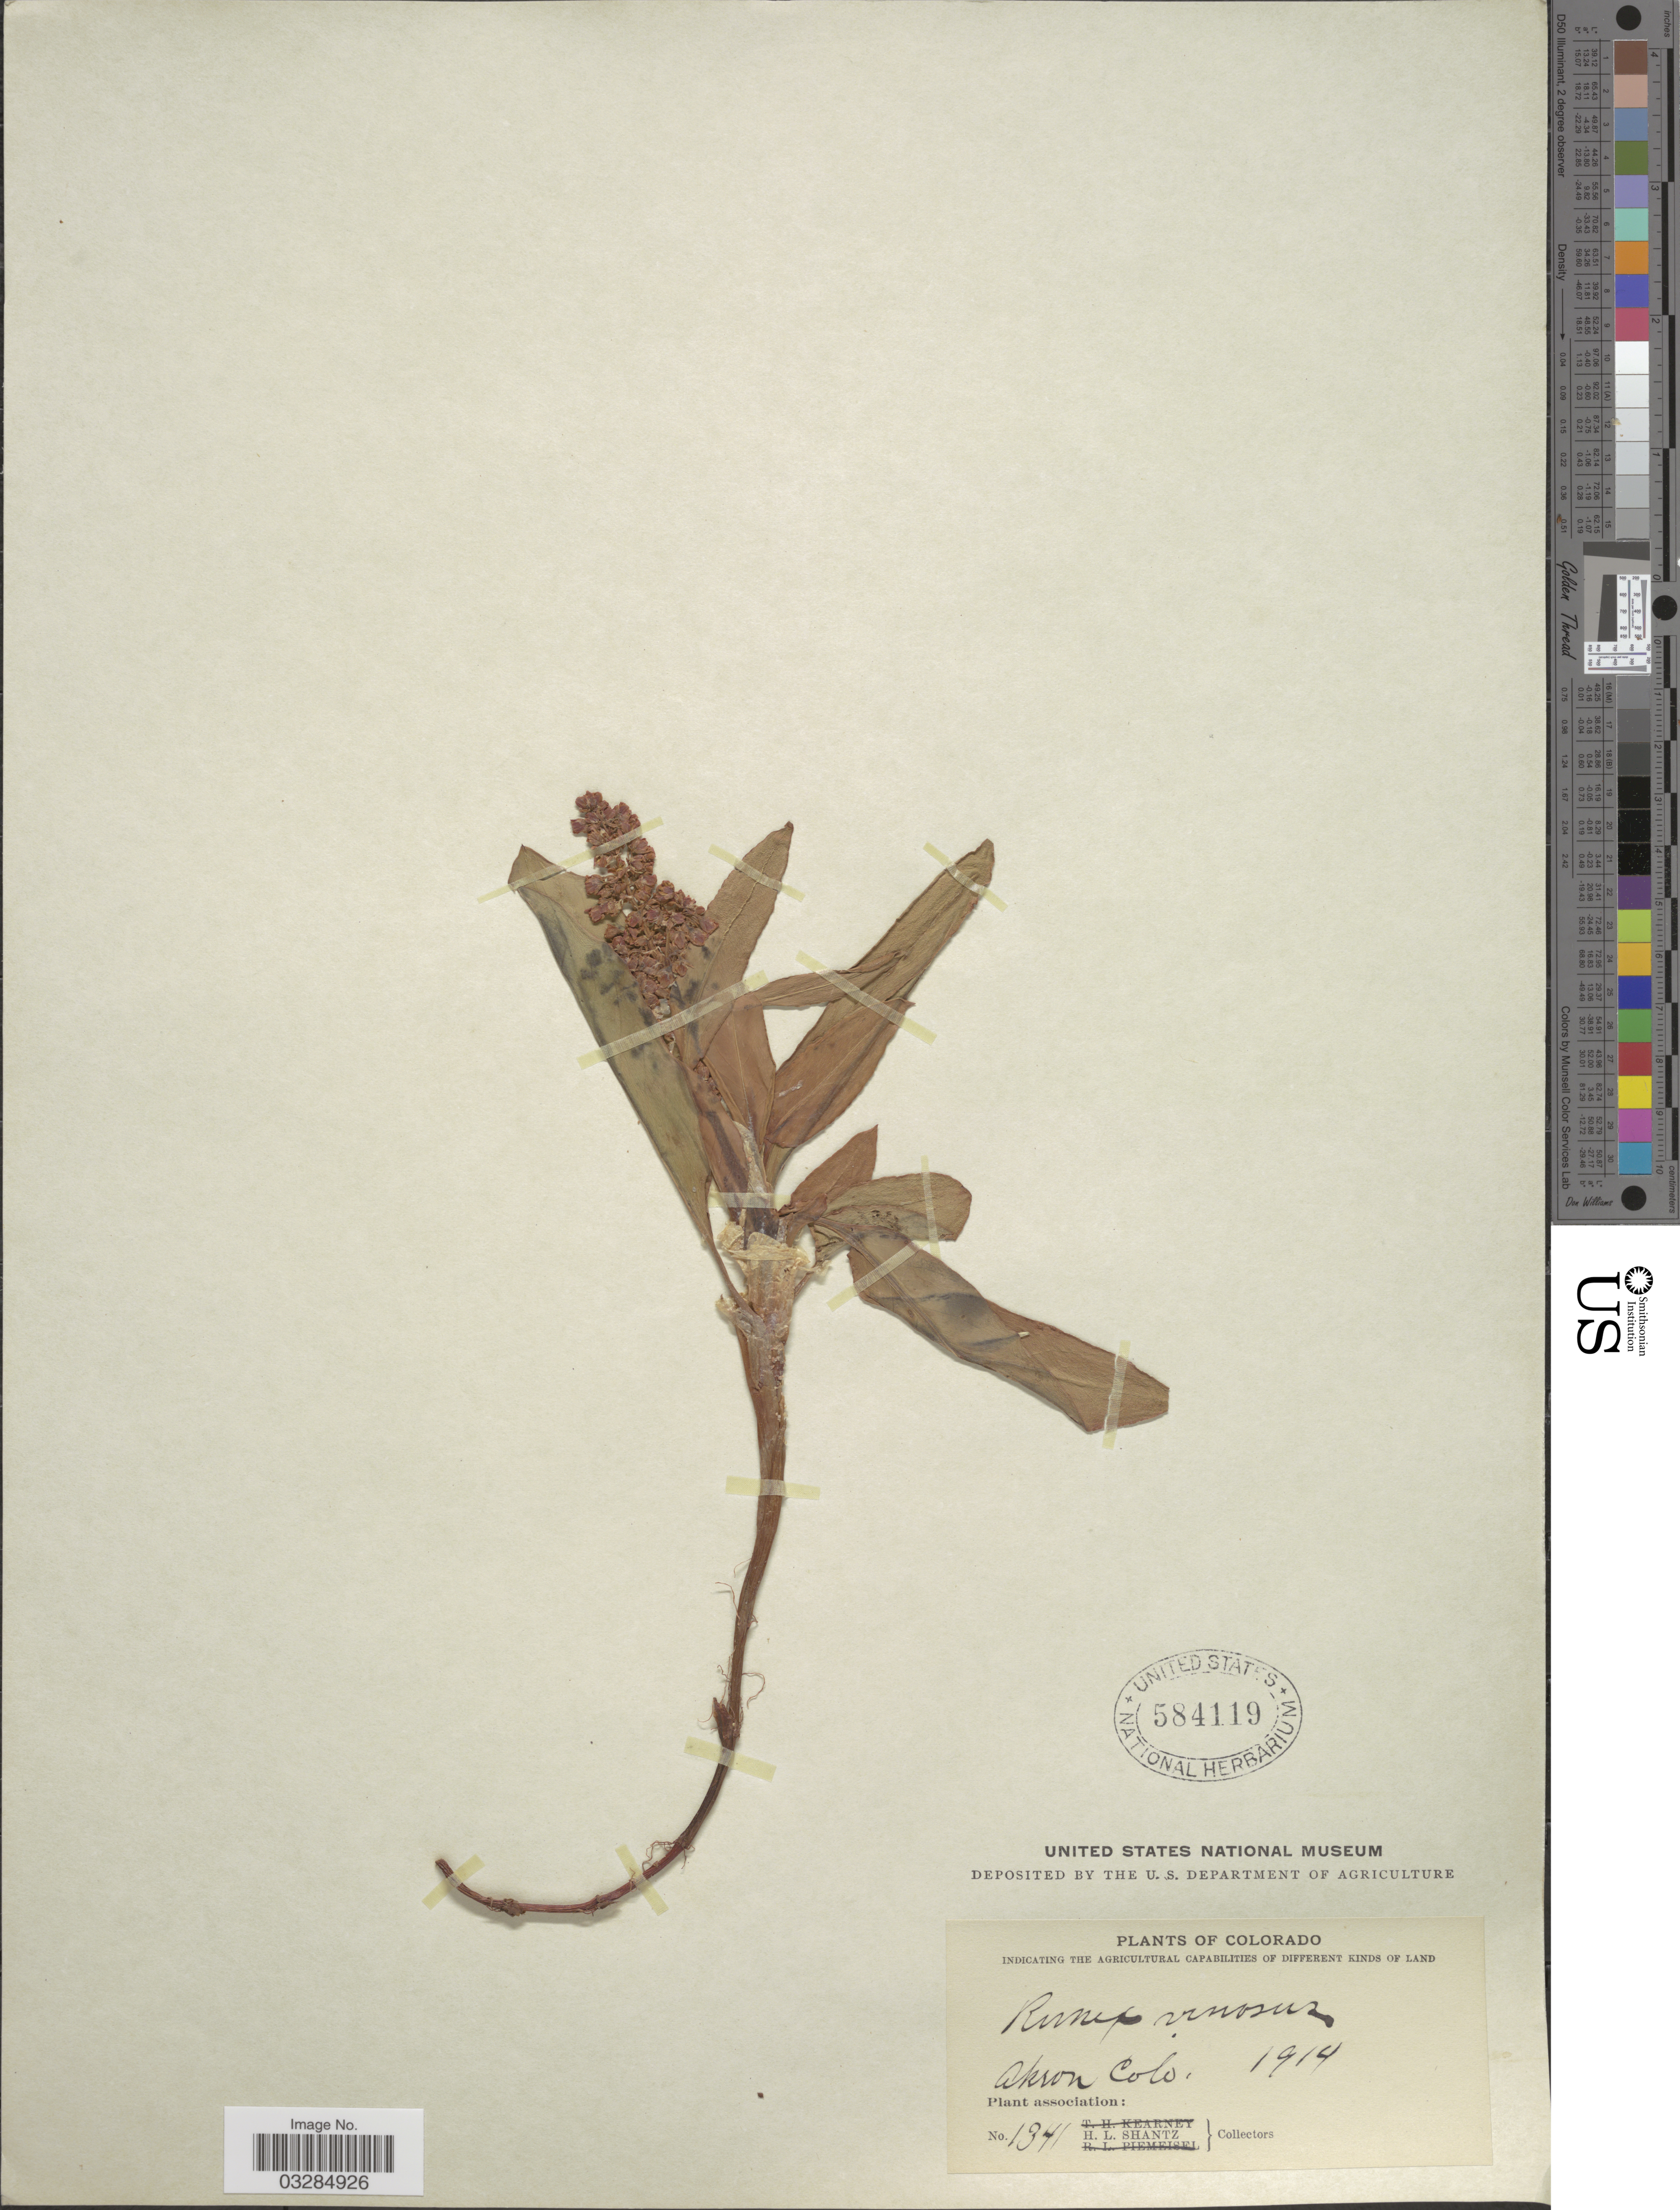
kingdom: Plantae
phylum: Tracheophyta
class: Magnoliopsida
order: Caryophyllales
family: Polygonaceae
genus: Rumex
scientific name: Rumex venosus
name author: Pursh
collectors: H. Shantz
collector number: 1341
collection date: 1914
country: United States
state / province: Colorado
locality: Akron.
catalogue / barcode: US 584119